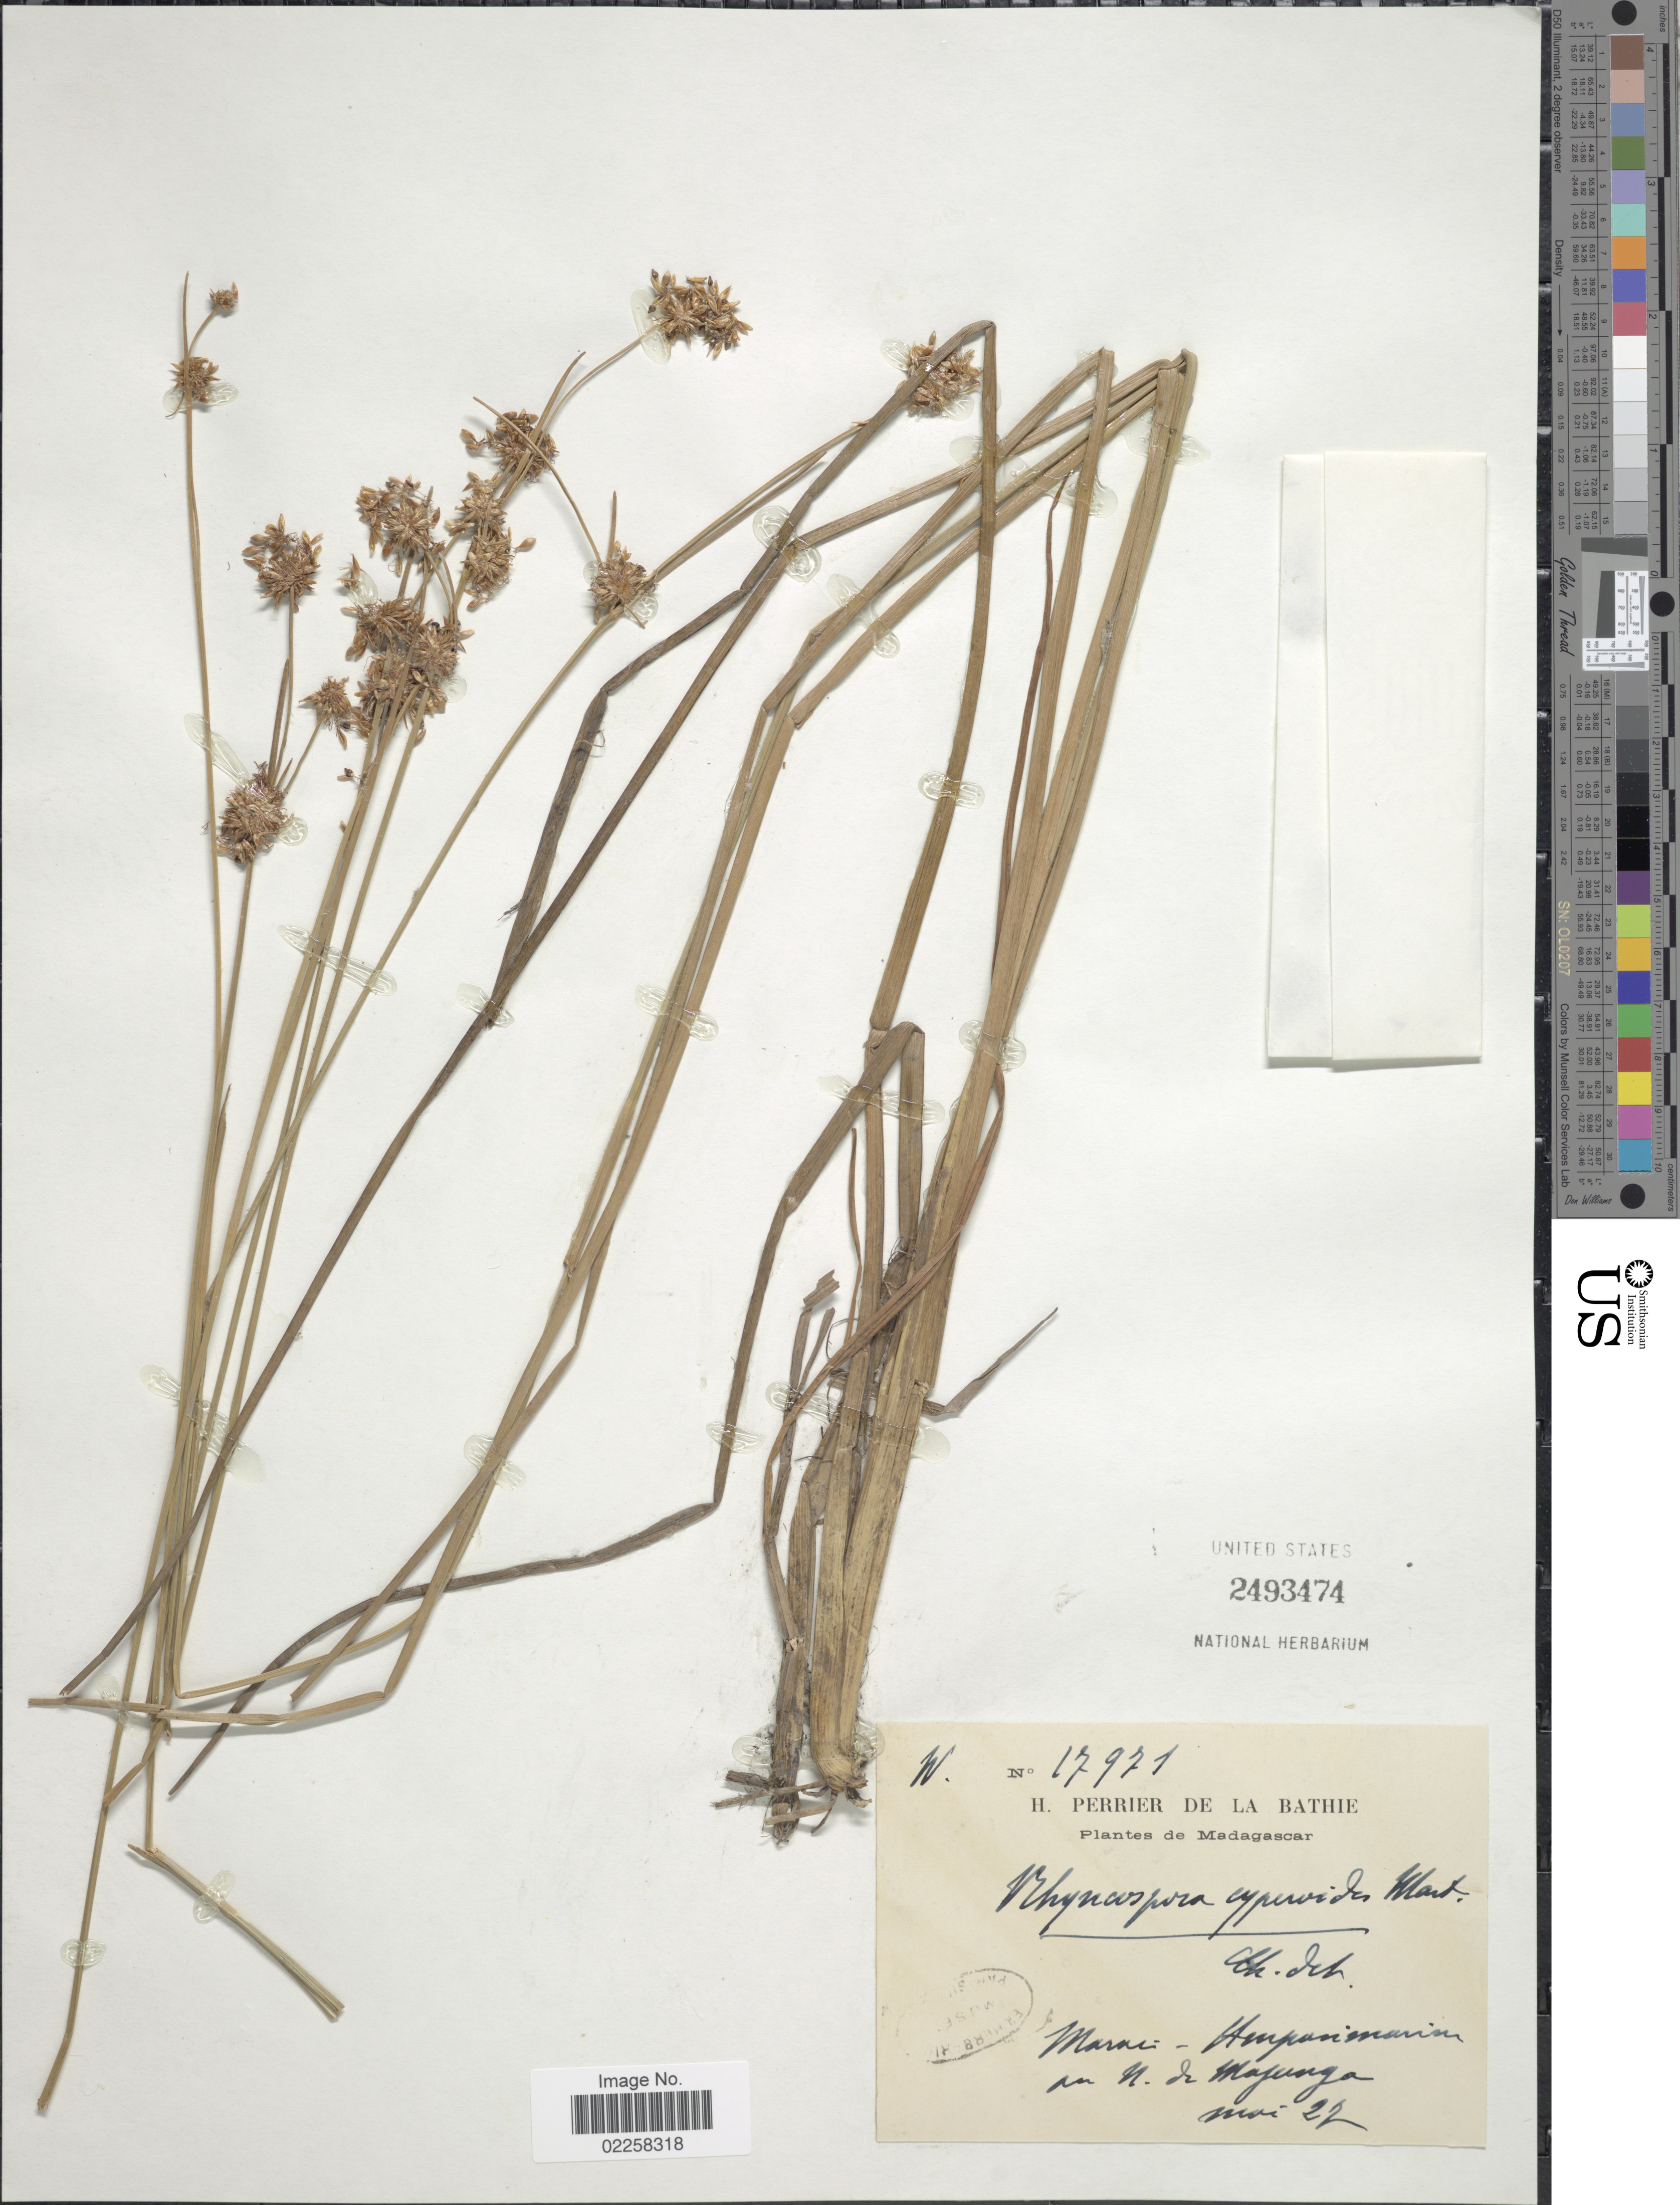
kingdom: Plantae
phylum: Tracheophyta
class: Liliopsida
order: Poales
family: Cyperaceae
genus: Rhynchospora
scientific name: Rhynchospora holoschoenoides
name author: (Rich.) Herter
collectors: Ex herb. Perrier de La Bathie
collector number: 17971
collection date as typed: Transcribed d/m/y: /5/27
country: Madagascar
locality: Marais, Ampasimarina au N. de Majunga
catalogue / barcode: US 2493474